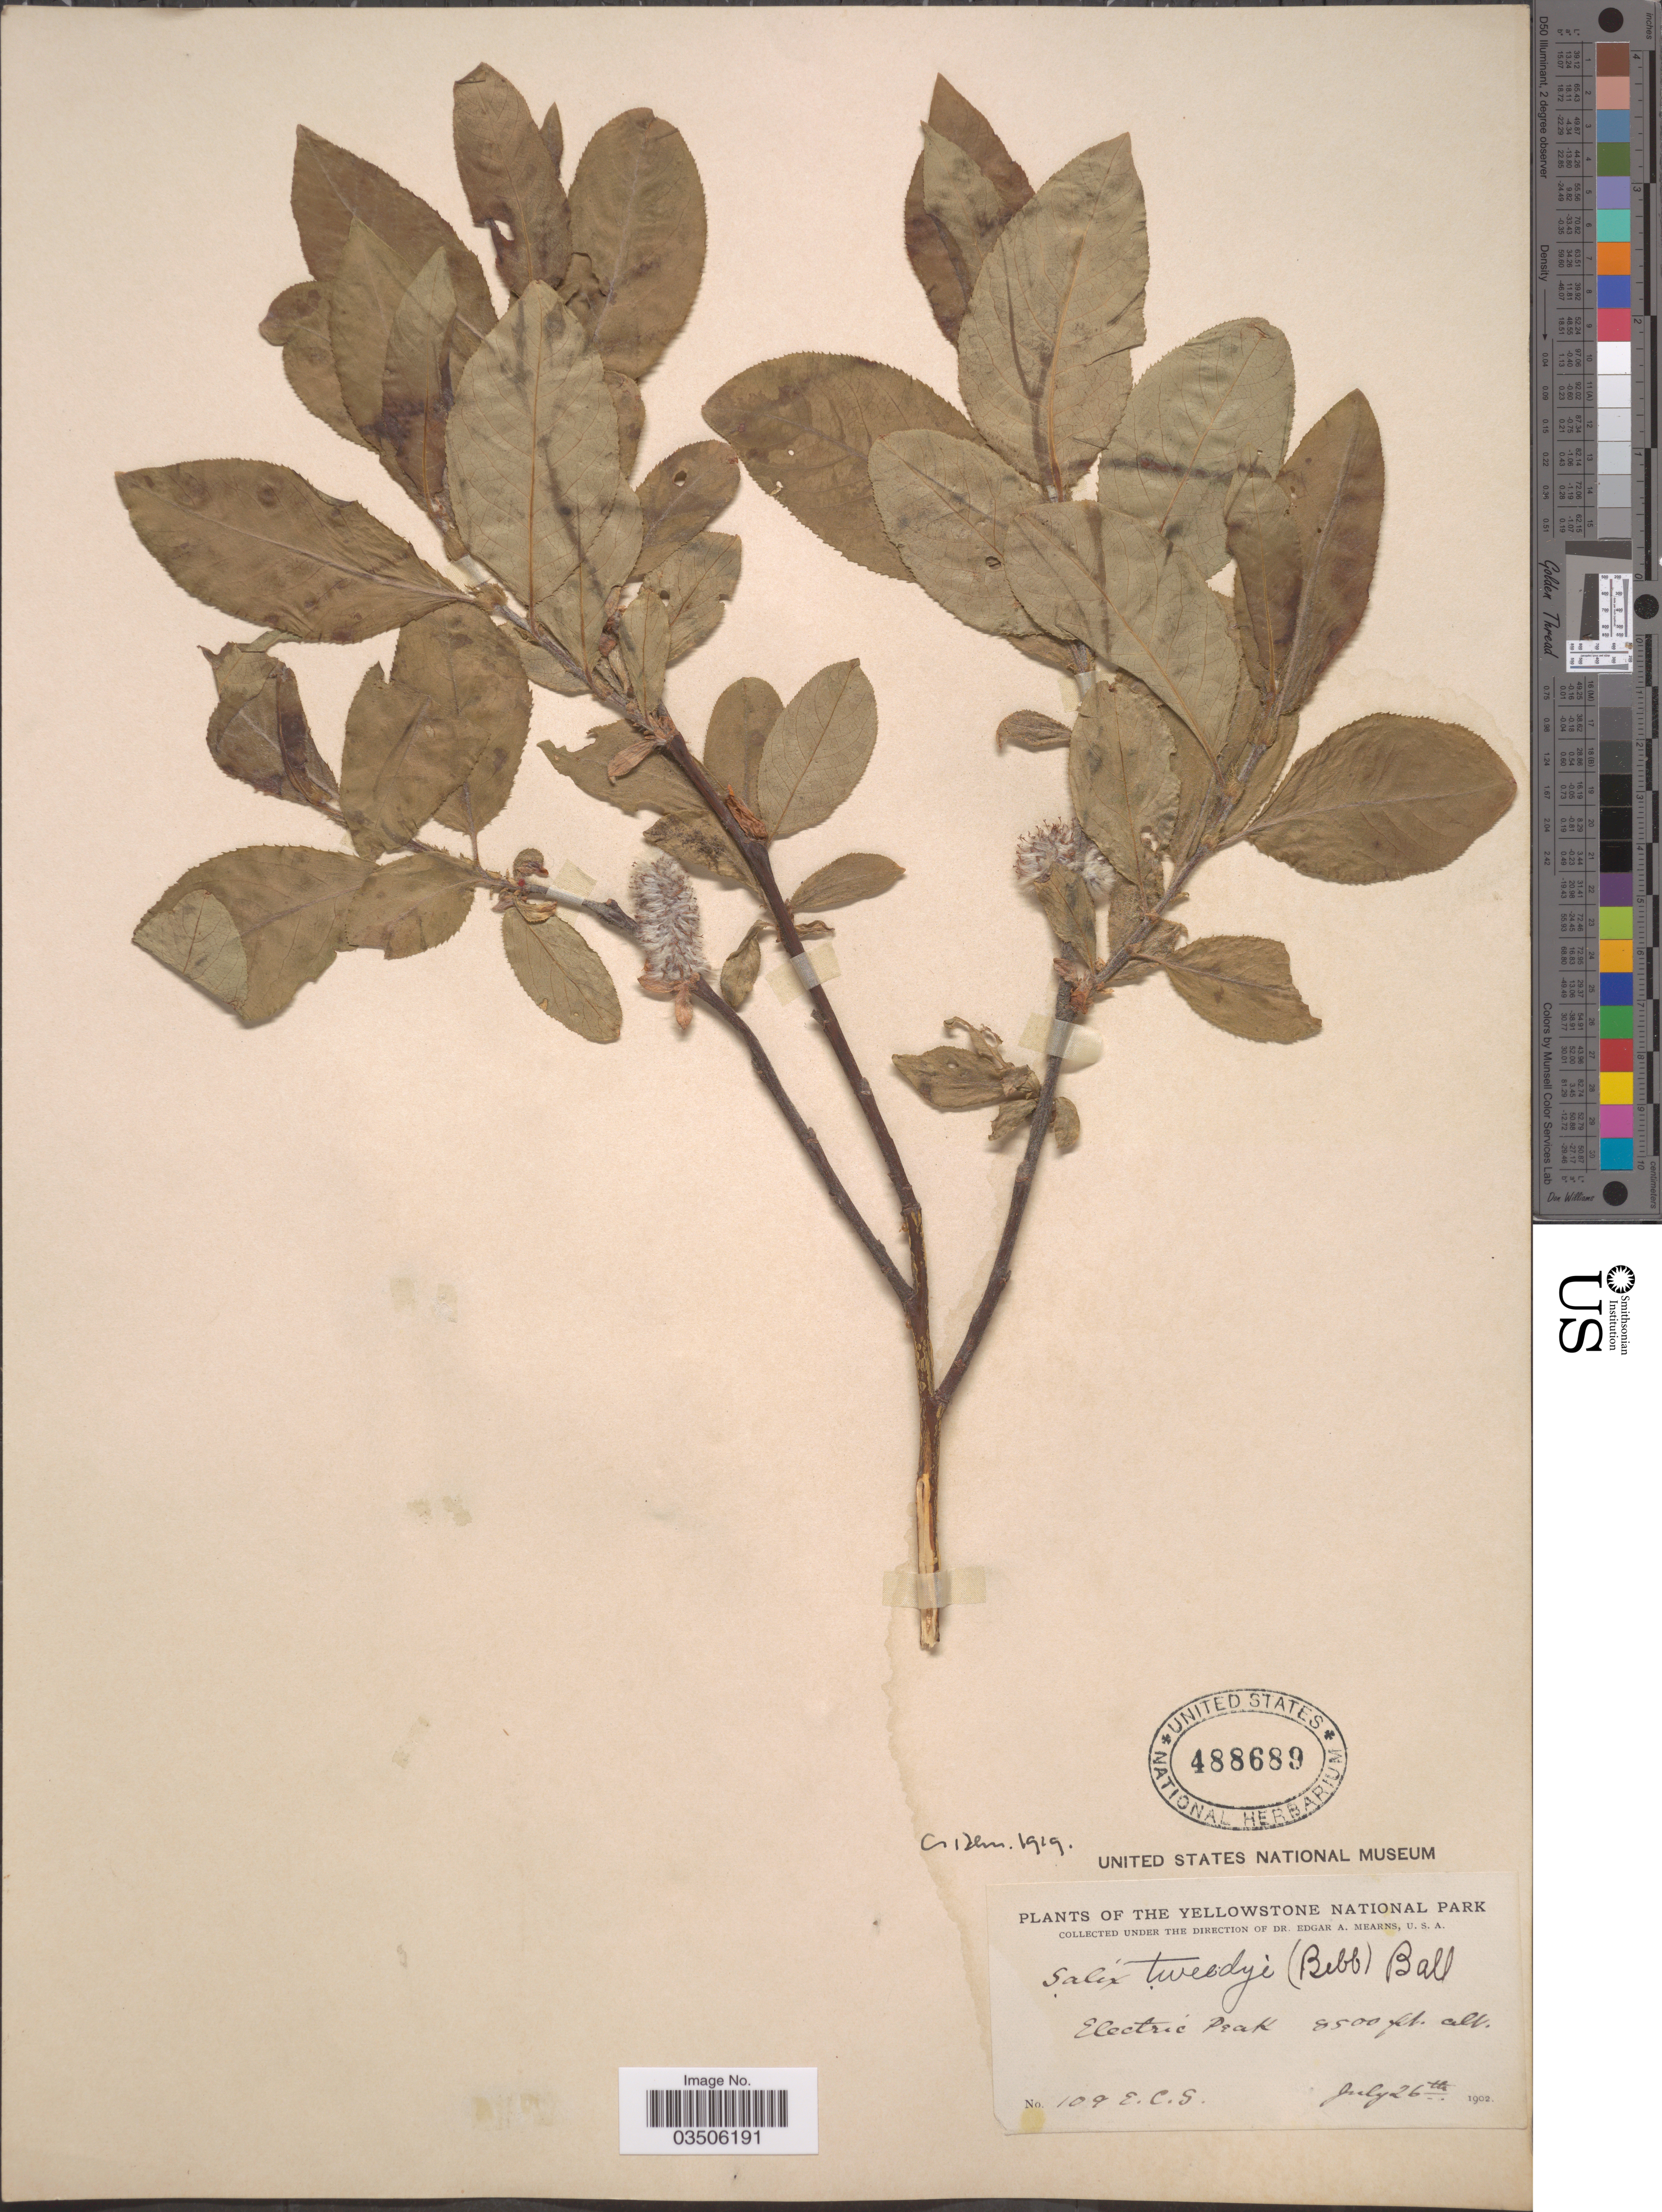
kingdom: Plantae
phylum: Tracheophyta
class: Magnoliopsida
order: Malpighiales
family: Salicaceae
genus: Salix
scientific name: Salix tweedyi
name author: (Bebb) C.R. Ball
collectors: E. C. Smith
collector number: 109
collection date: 1902-07-26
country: United States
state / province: Montana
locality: Yellowstone National Park. Electric Peak.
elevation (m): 2591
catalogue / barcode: US 488689